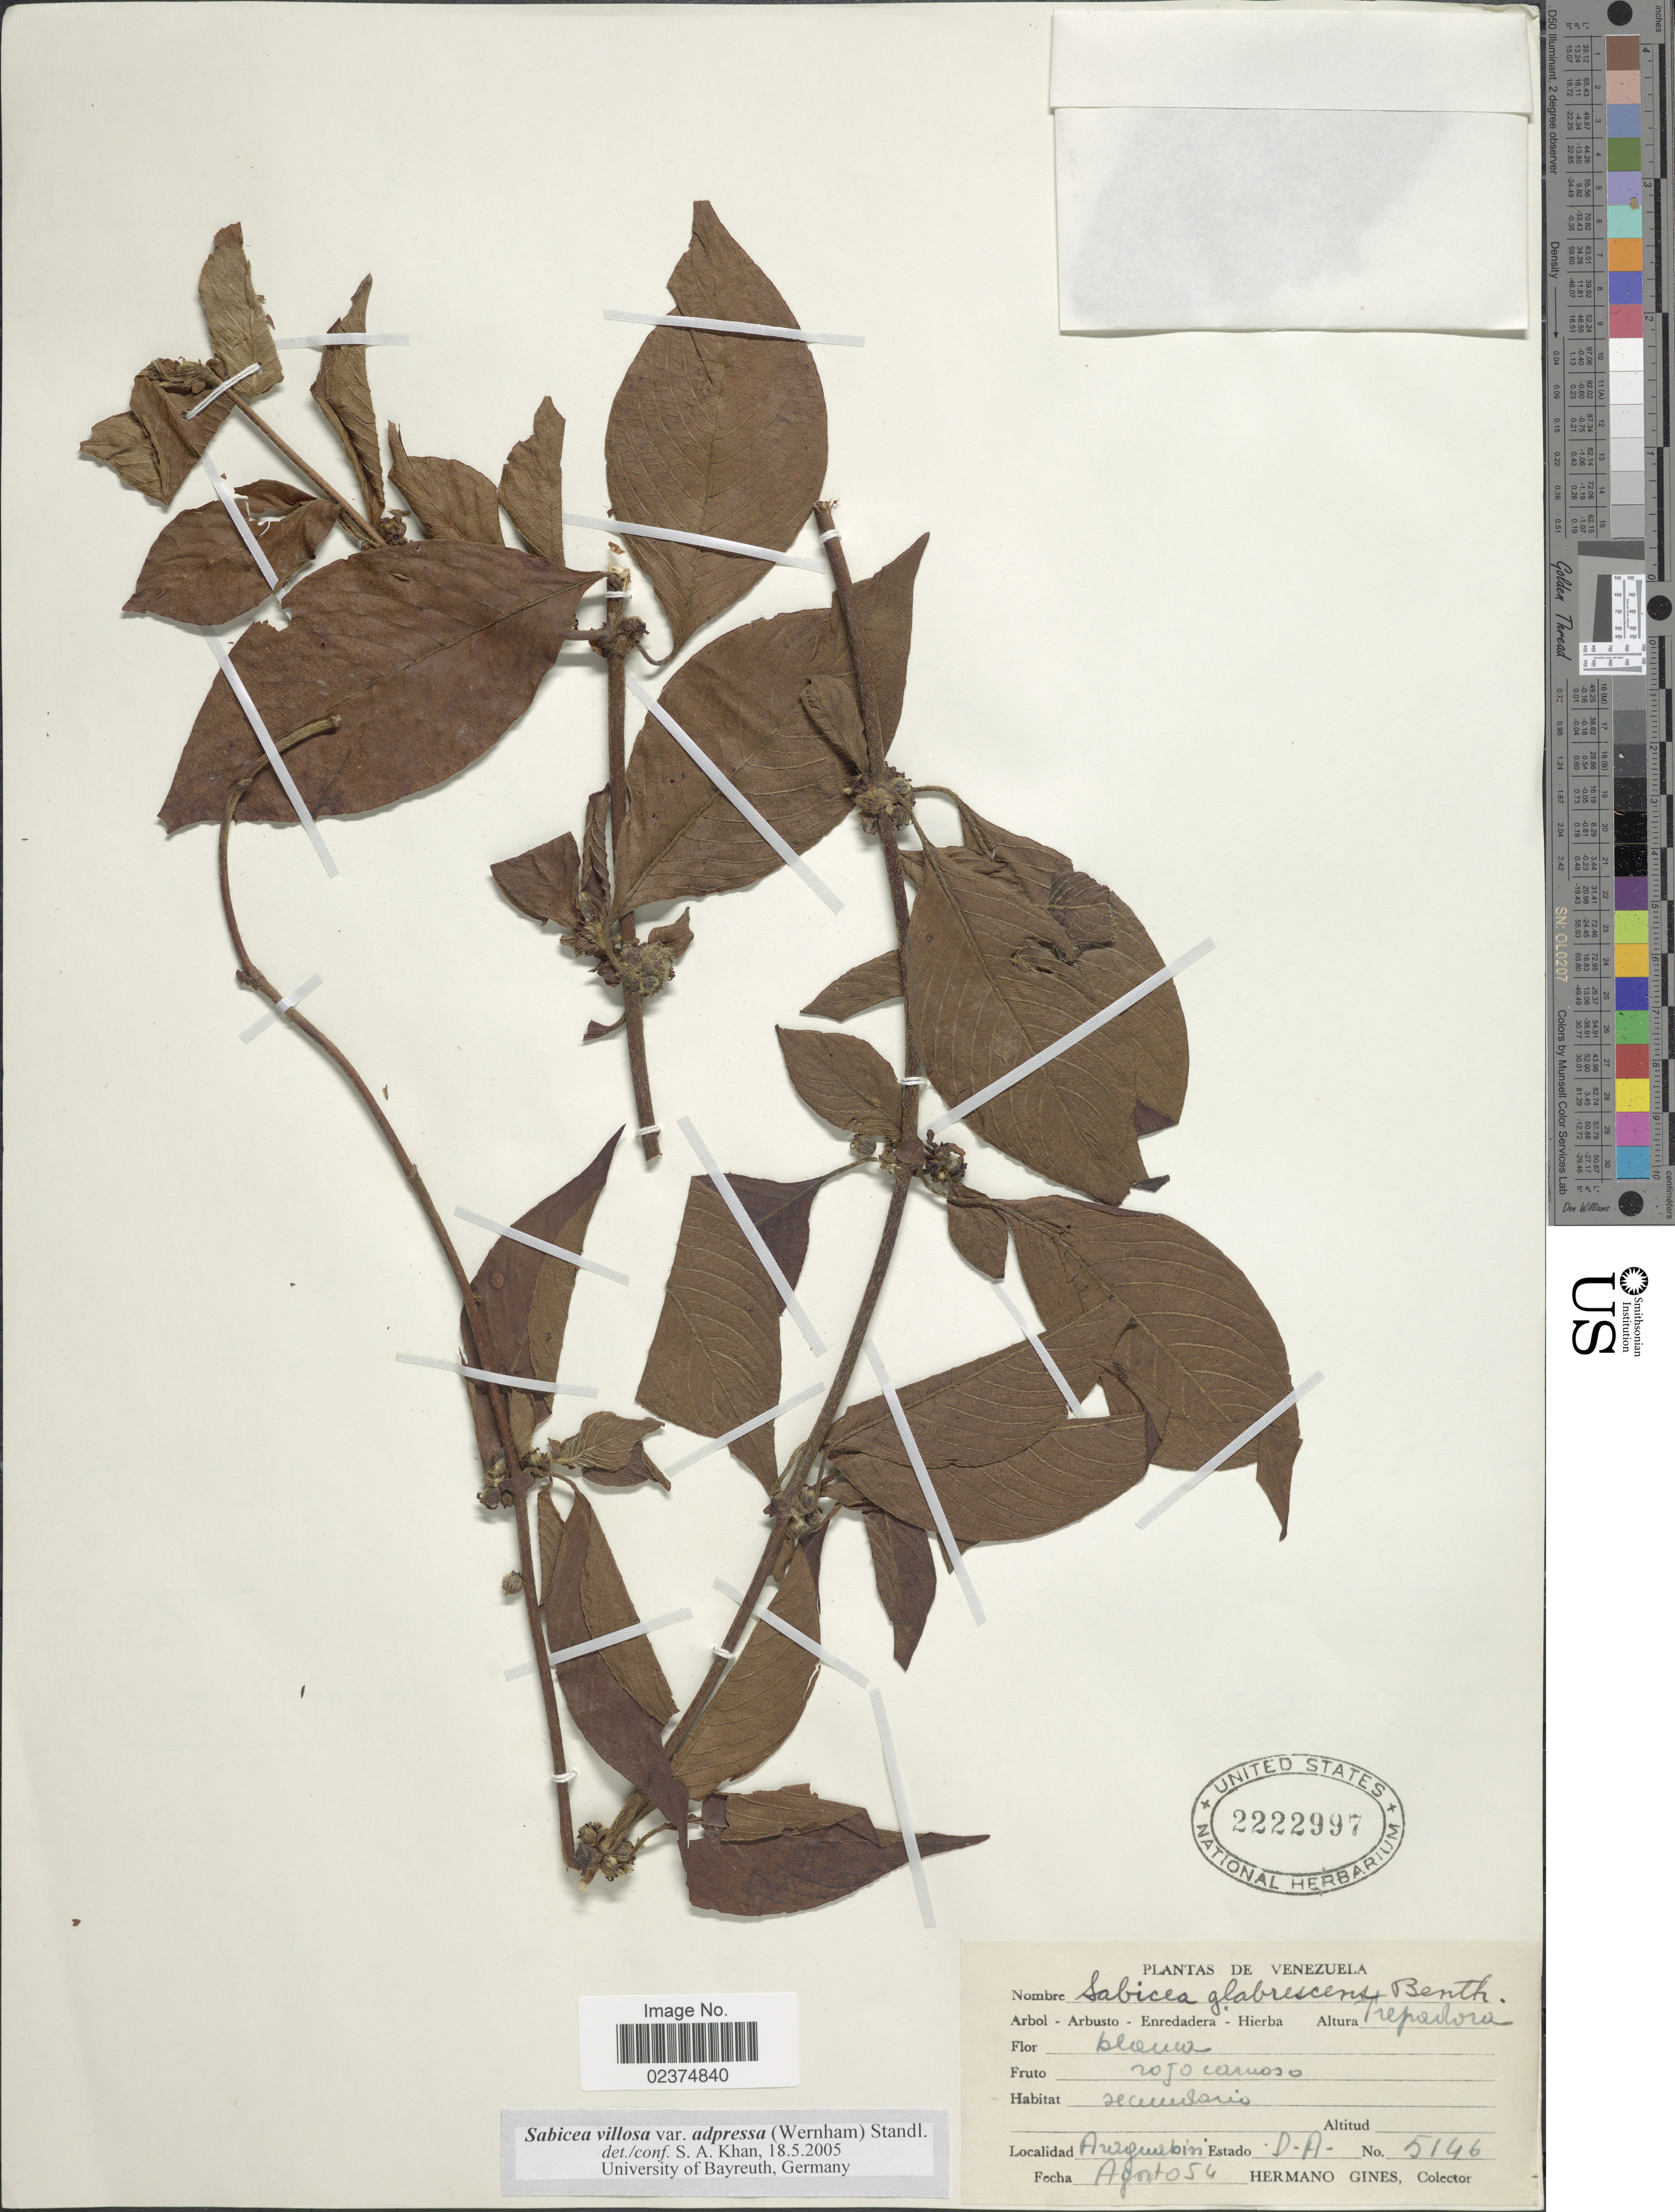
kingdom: Plantae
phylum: Tracheophyta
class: Magnoliopsida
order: Gentianales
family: Rubiaceae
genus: Sabicea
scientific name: Sabicea villosa var. adpressa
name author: (Wernham) Standl.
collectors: Bro. Gines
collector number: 5146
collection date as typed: Transcribed d/m/y: /8/54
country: Venezuela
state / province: Delta Amacuro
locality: Aroguebiri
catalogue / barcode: US 2222997